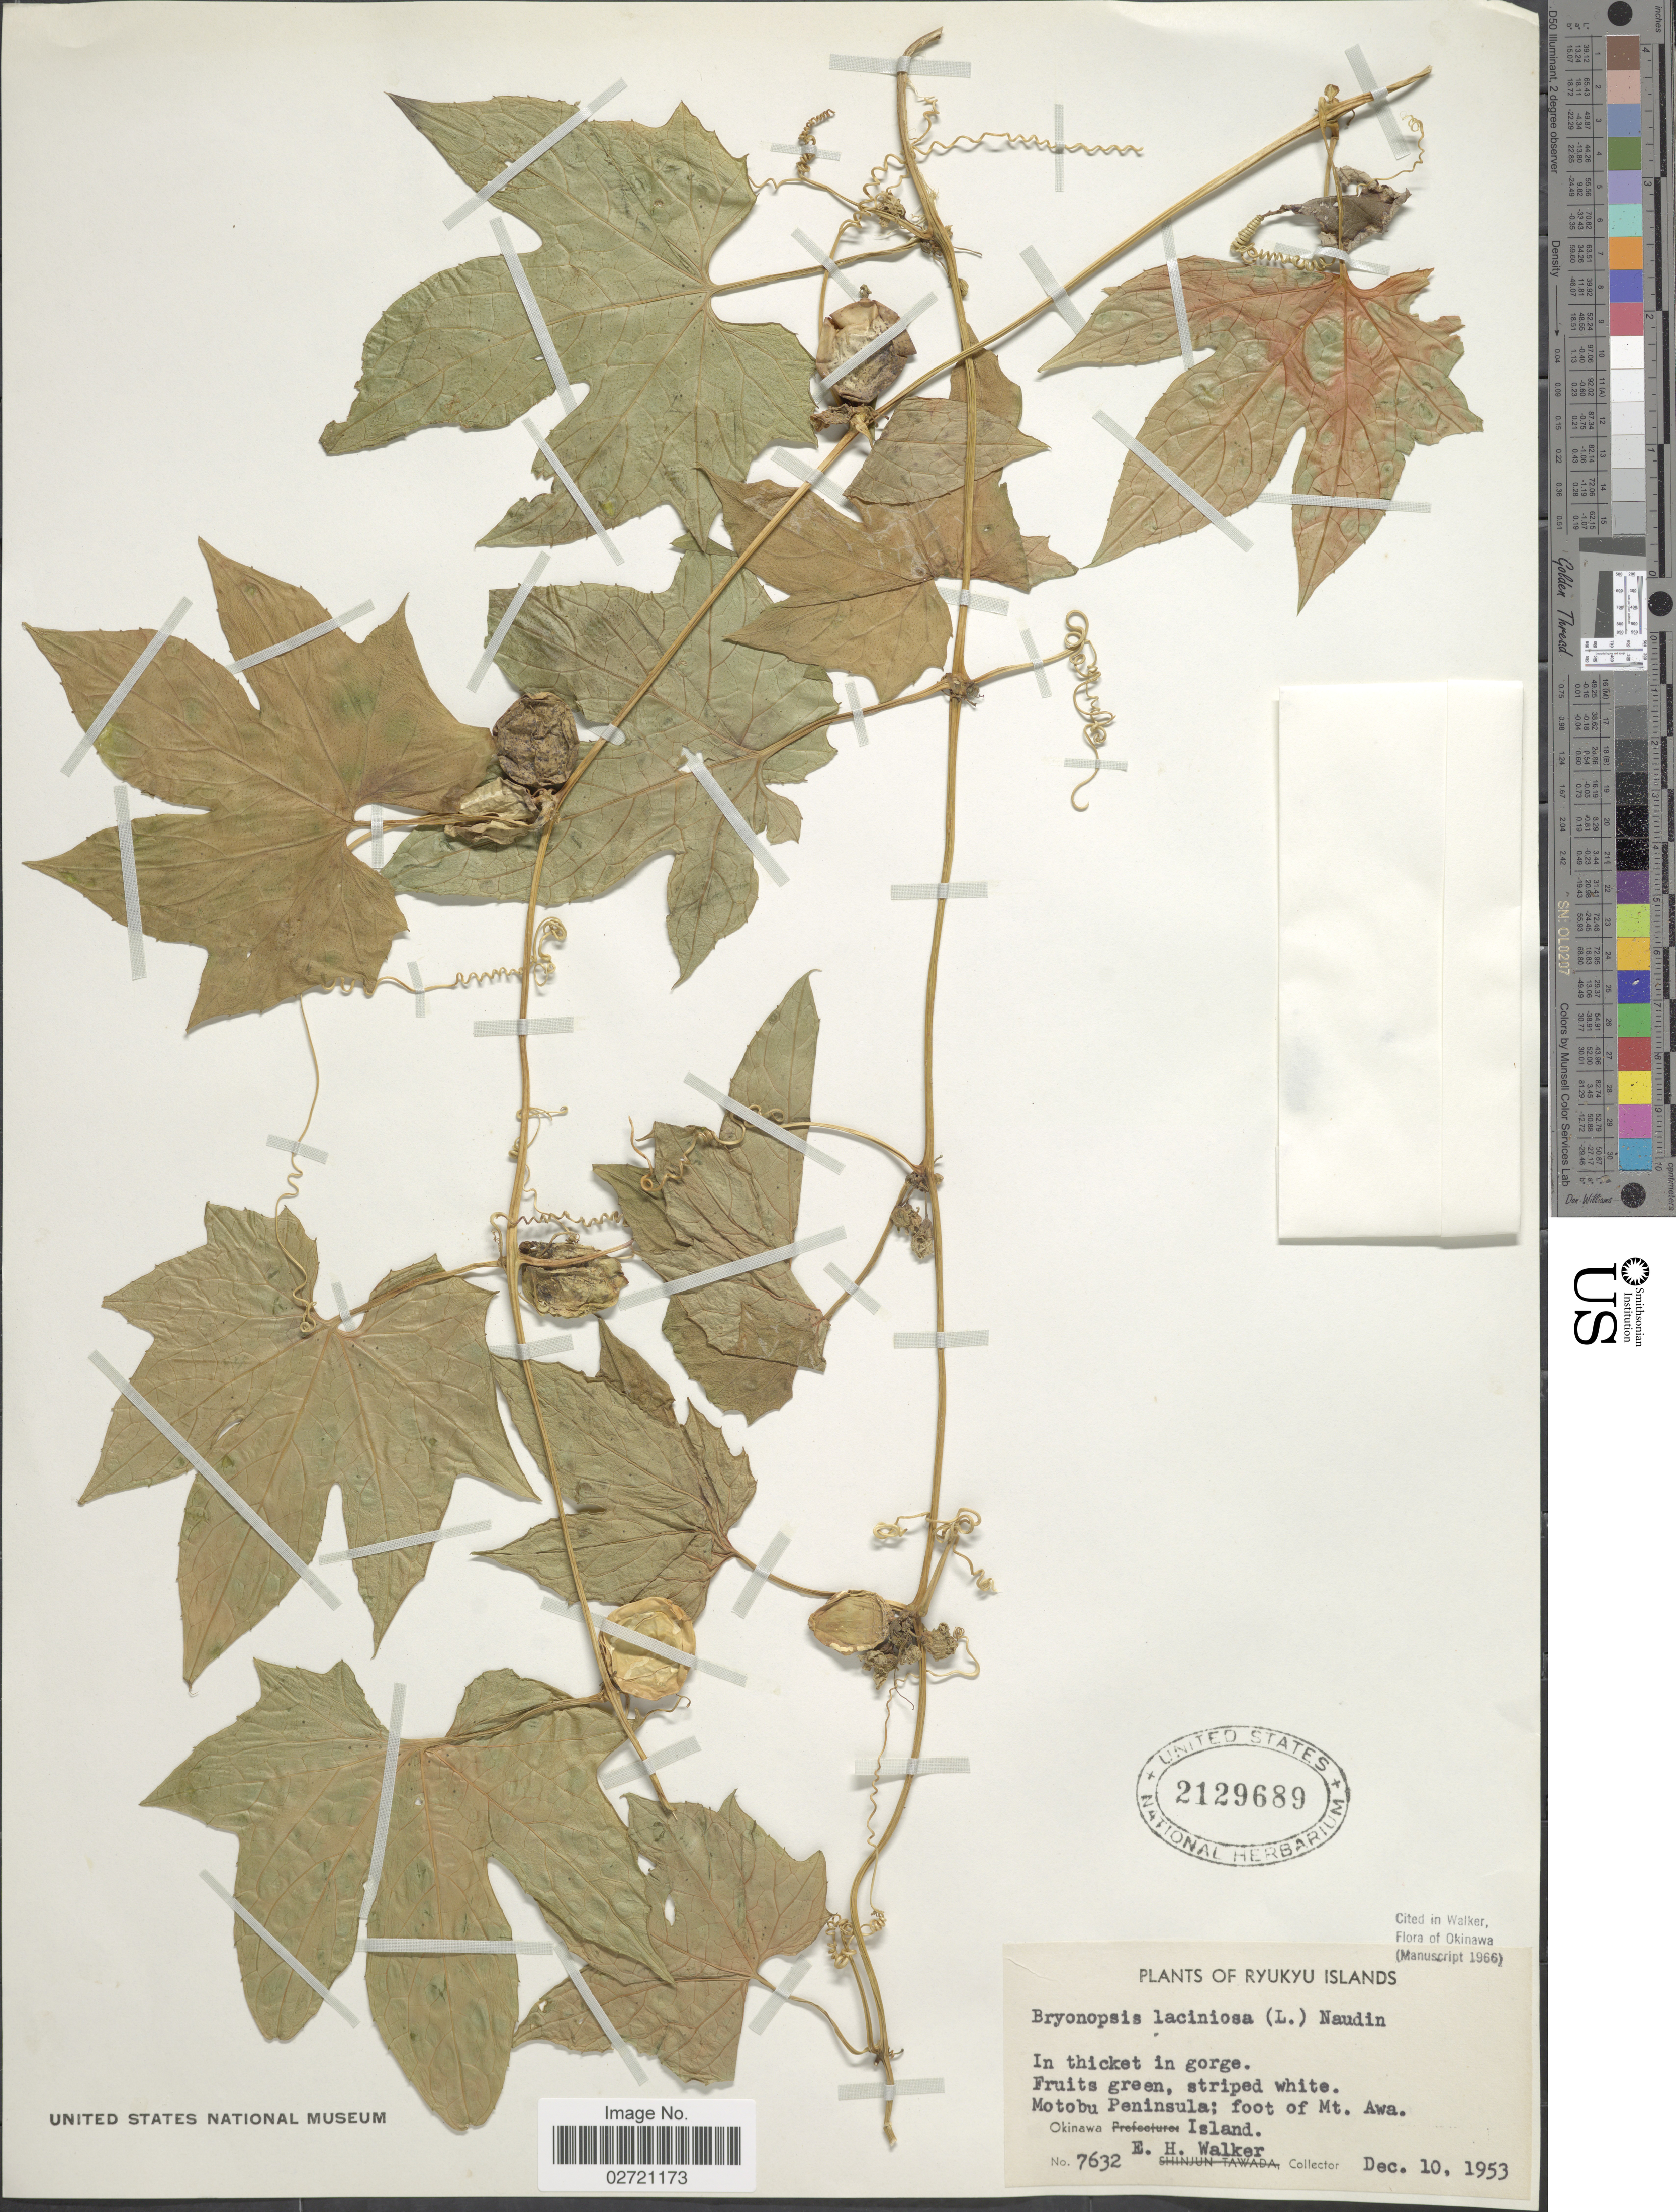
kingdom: Plantae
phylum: Tracheophyta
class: Magnoliopsida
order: Cucurbitales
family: Cucurbitaceae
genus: Diplocyclos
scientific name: Diplocyclos palmatus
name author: (L.) C. Jeffrey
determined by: Strong, Mark T., (BOT), Smithsonian Institution - National Museum of Natural History (UNITED STATES)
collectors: E. H. Walker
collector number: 7632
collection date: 1953-12-10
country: Japan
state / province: Okinawa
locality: Ryukyu Islands. Motobu Peninsula; foot of Mt. Awa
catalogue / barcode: US 2129689